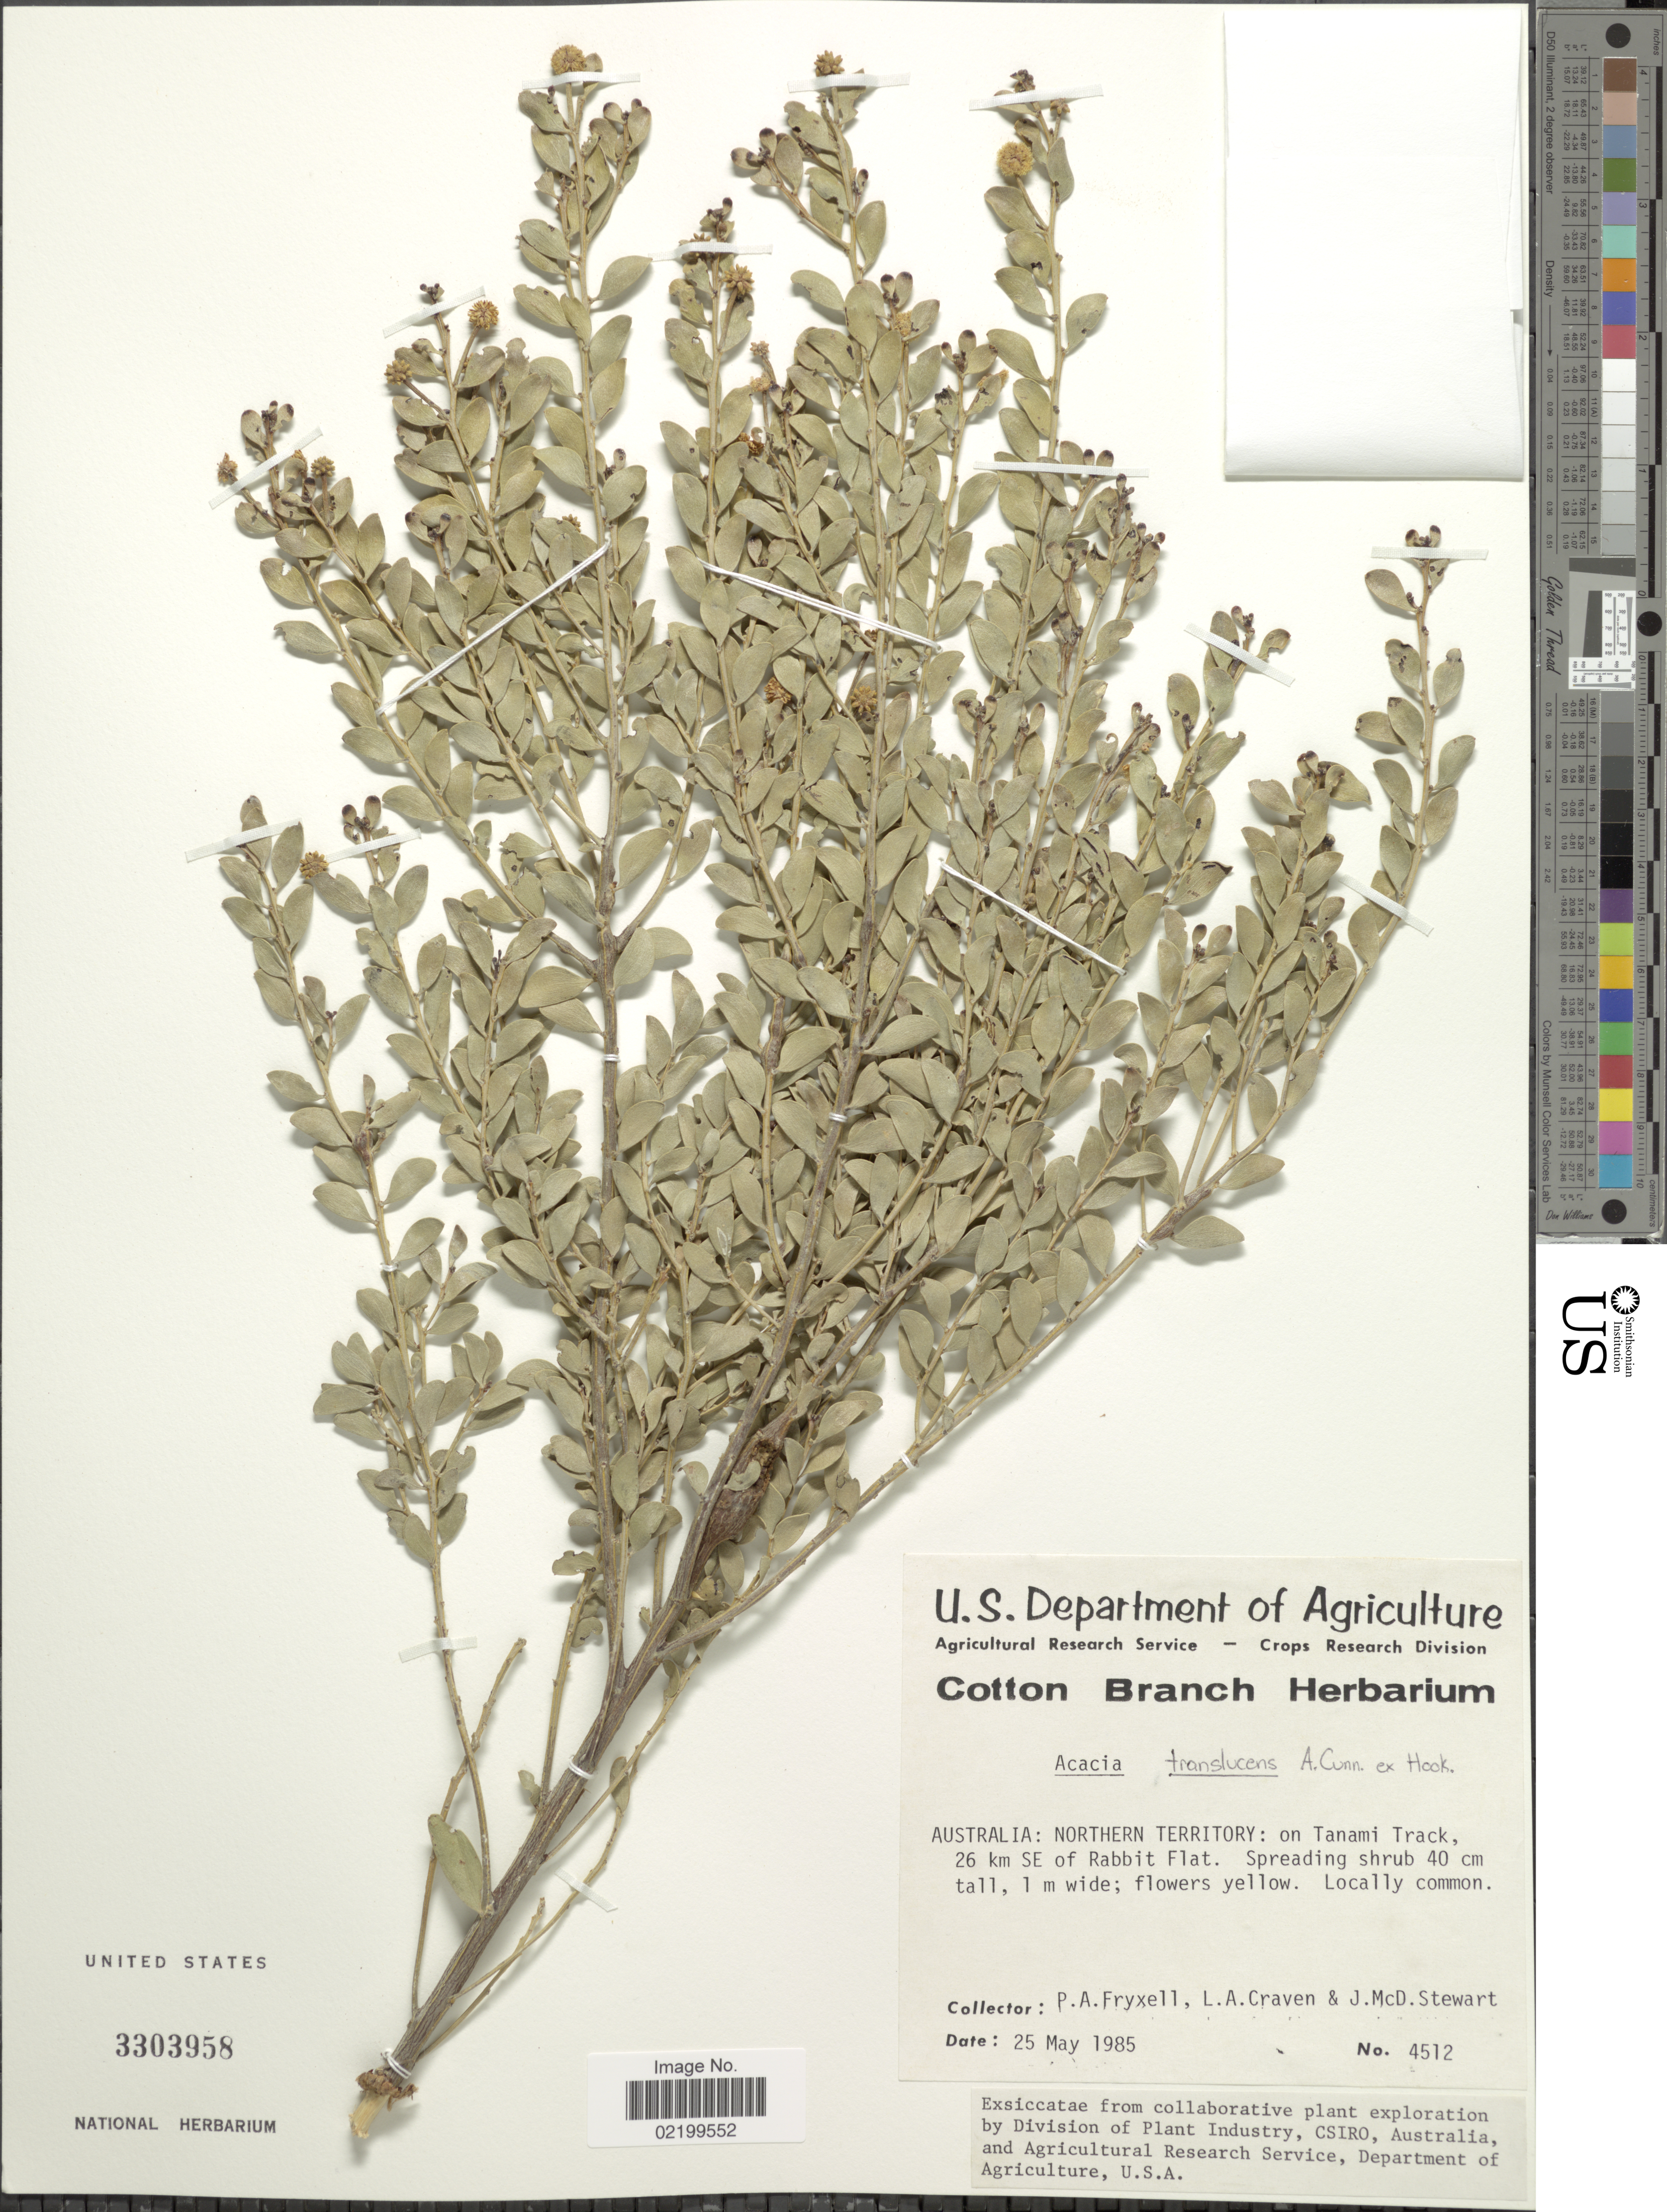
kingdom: Plantae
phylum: Tracheophyta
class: Magnoliopsida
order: Fabales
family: Fabaceae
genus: Acacia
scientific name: Acacia translucens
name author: Hook.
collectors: P. A. Fryxell, L. A. Craven & J. Stewart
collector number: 4512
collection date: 1985-05-25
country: Australia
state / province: Northern Territory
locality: On Tanami Track, 26 km SE of Rabbit Flat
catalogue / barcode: US 3303958